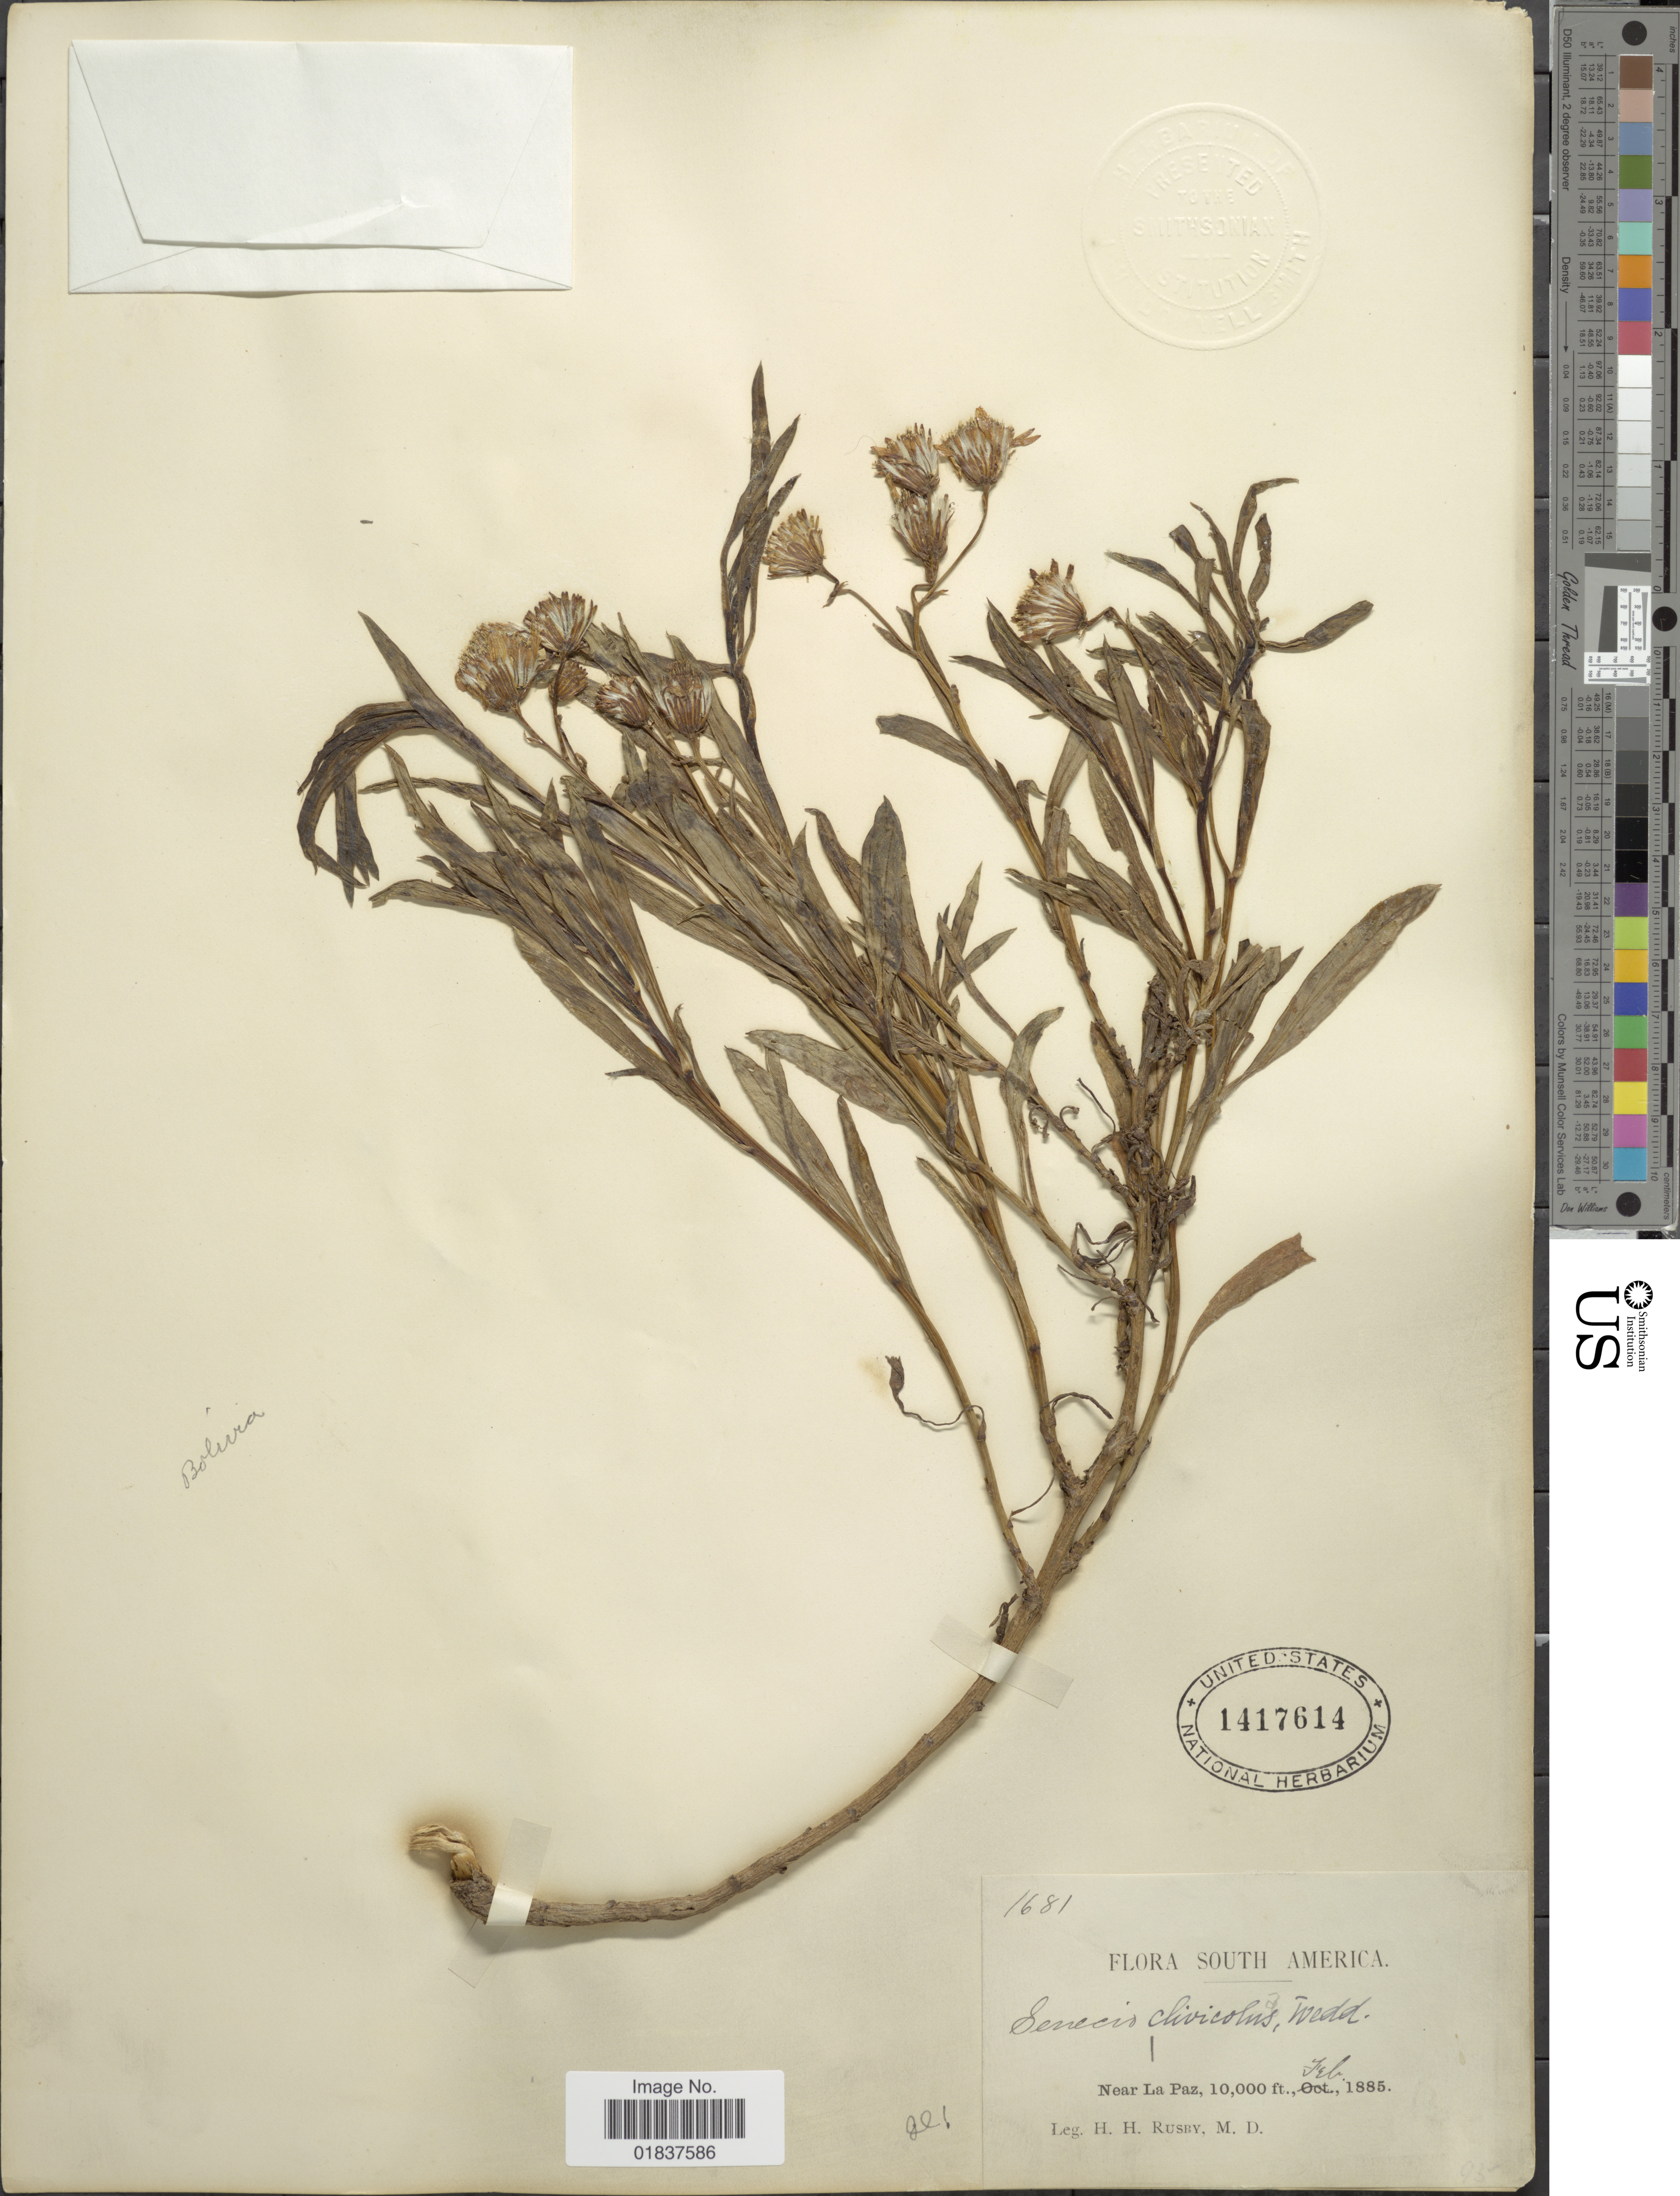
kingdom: Plantae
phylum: Tracheophyta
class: Magnoliopsida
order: Asterales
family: Asteraceae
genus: Senecio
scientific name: Senecio clivicola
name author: Wedd.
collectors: H. H. Rusby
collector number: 1681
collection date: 1885-02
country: Bolivia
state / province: La Paz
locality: Near La Paz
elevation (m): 3048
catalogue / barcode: US 1417614